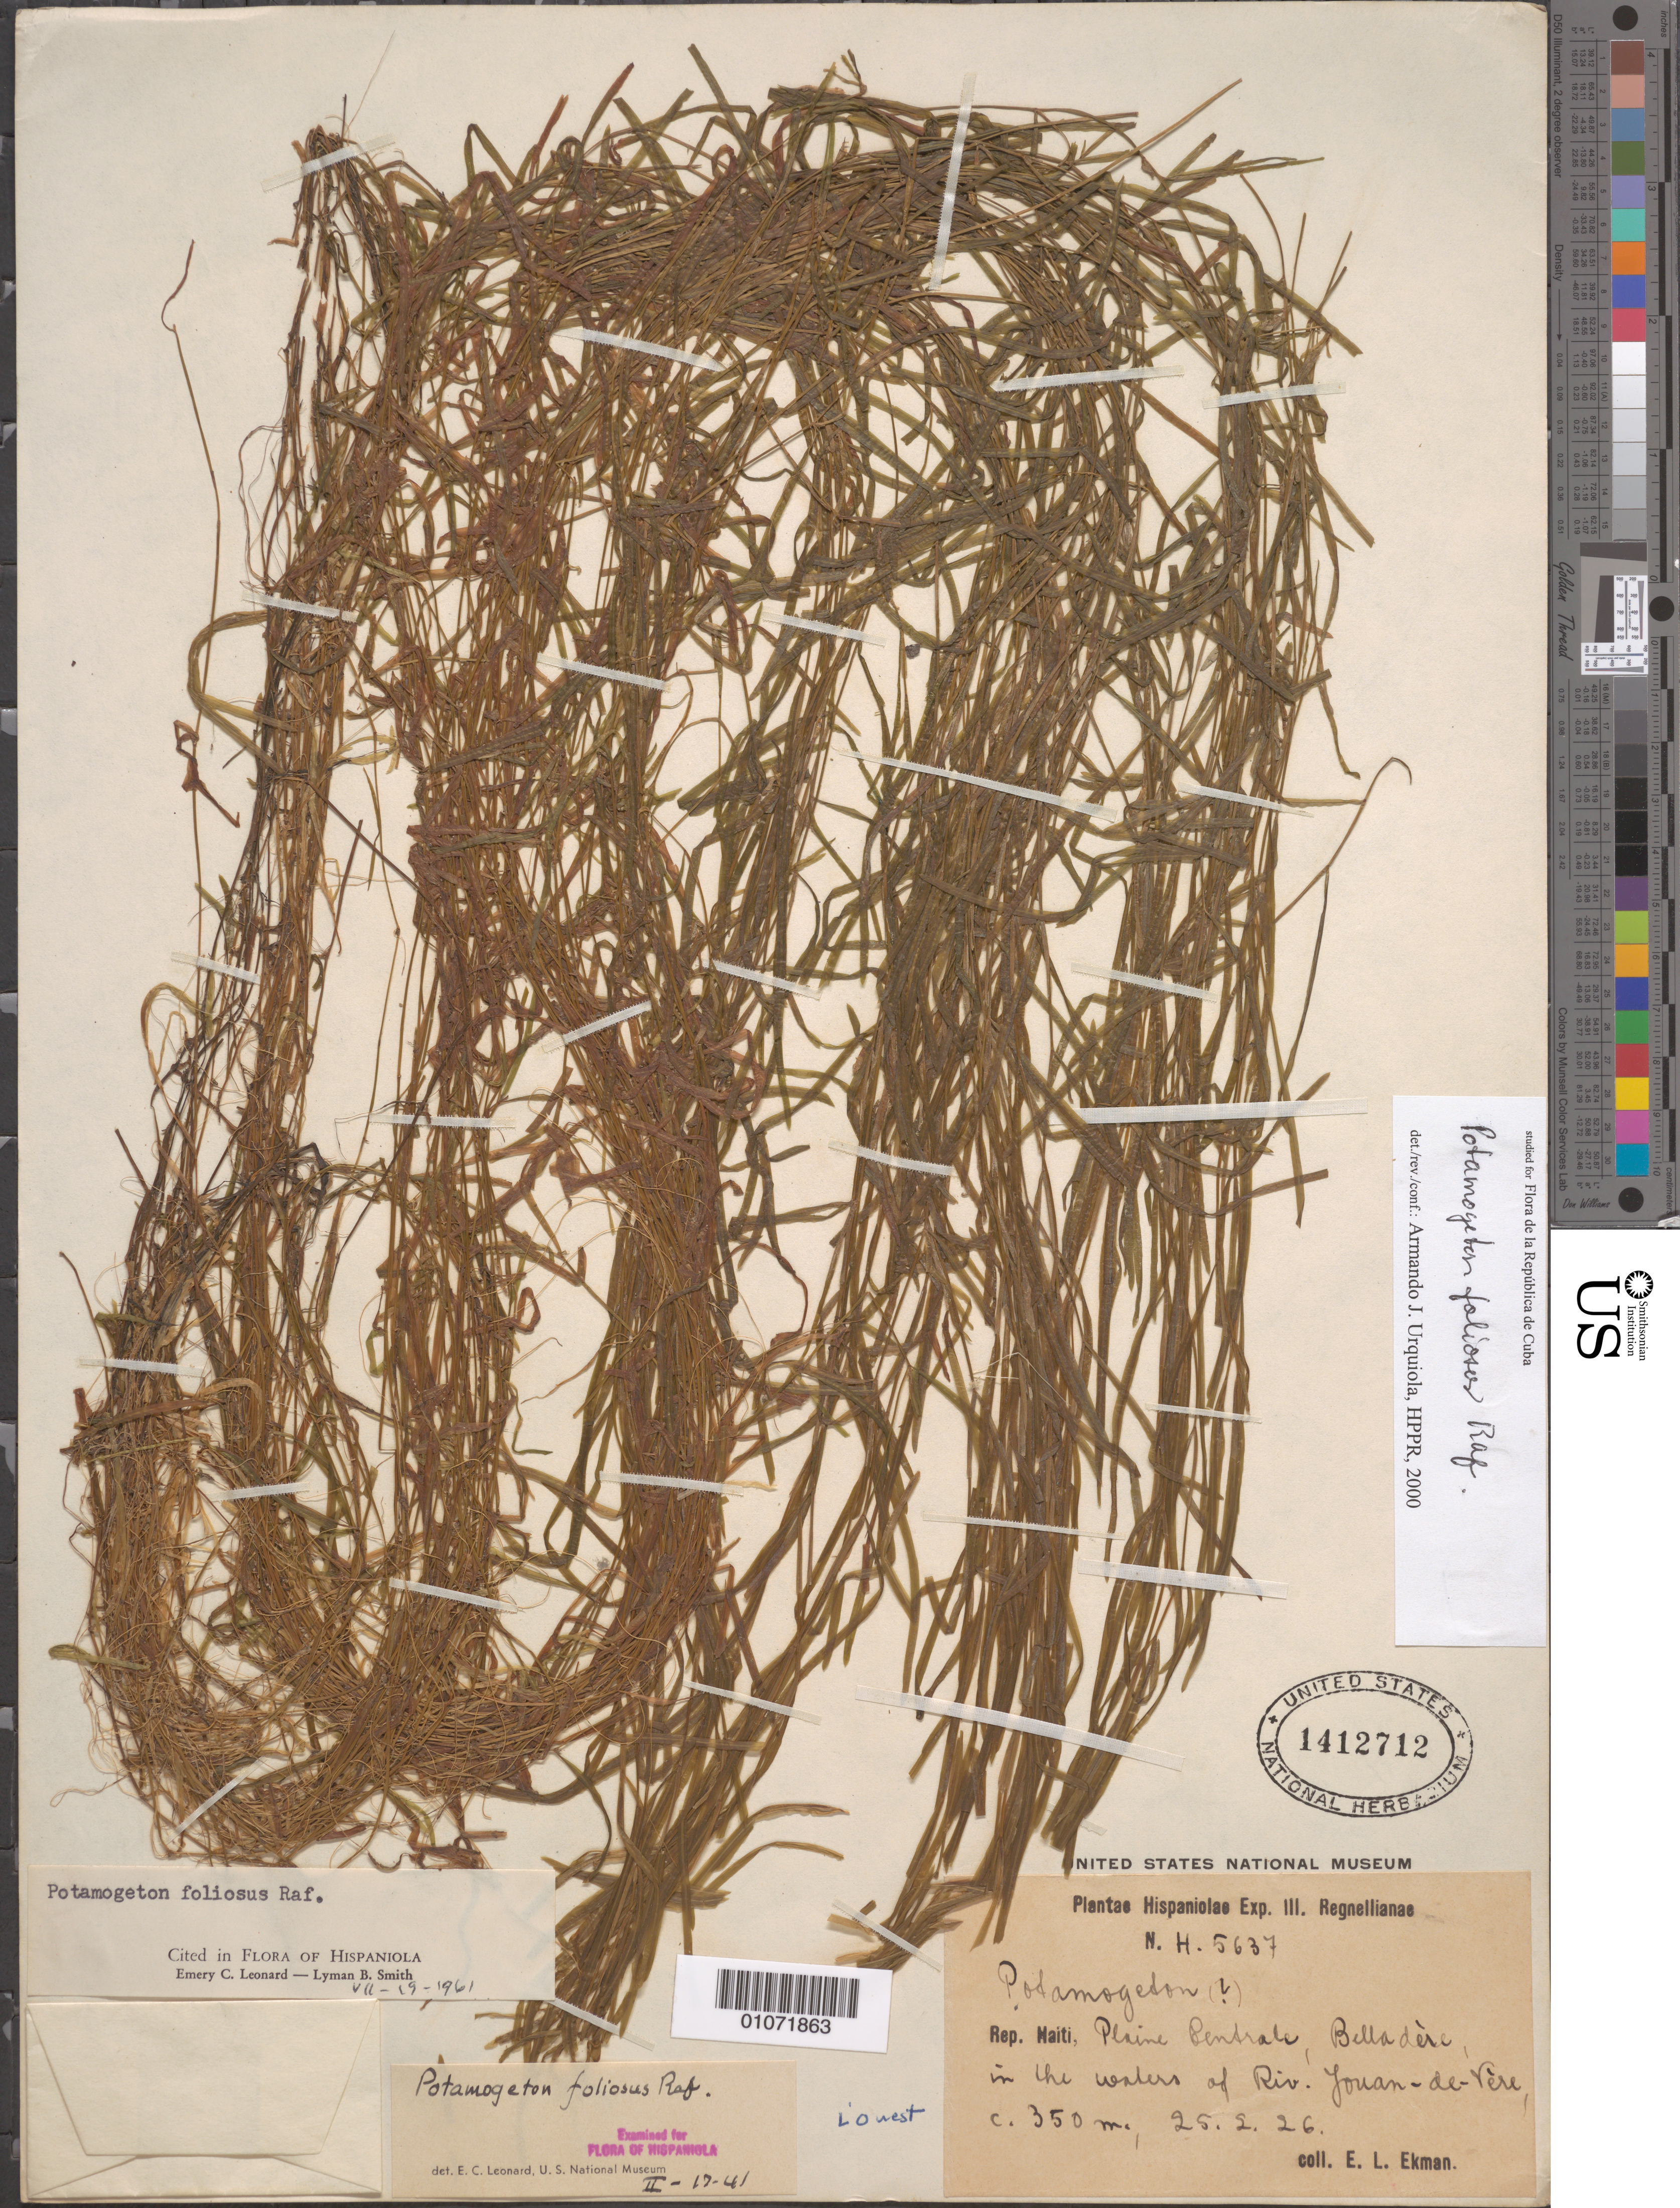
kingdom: Plantae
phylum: Tracheophyta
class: Liliopsida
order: Alismatales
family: Potamogetonaceae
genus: Potamogeton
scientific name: Potamogeton foliosus var. foliosus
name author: Raf.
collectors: E. L. Ekman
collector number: H 5637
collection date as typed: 25 Feb 1926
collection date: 1926-02-25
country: Haiti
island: Hispaniola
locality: Plains Bendillis in the woodans of River youan de veri.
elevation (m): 350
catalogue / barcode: US 1412702